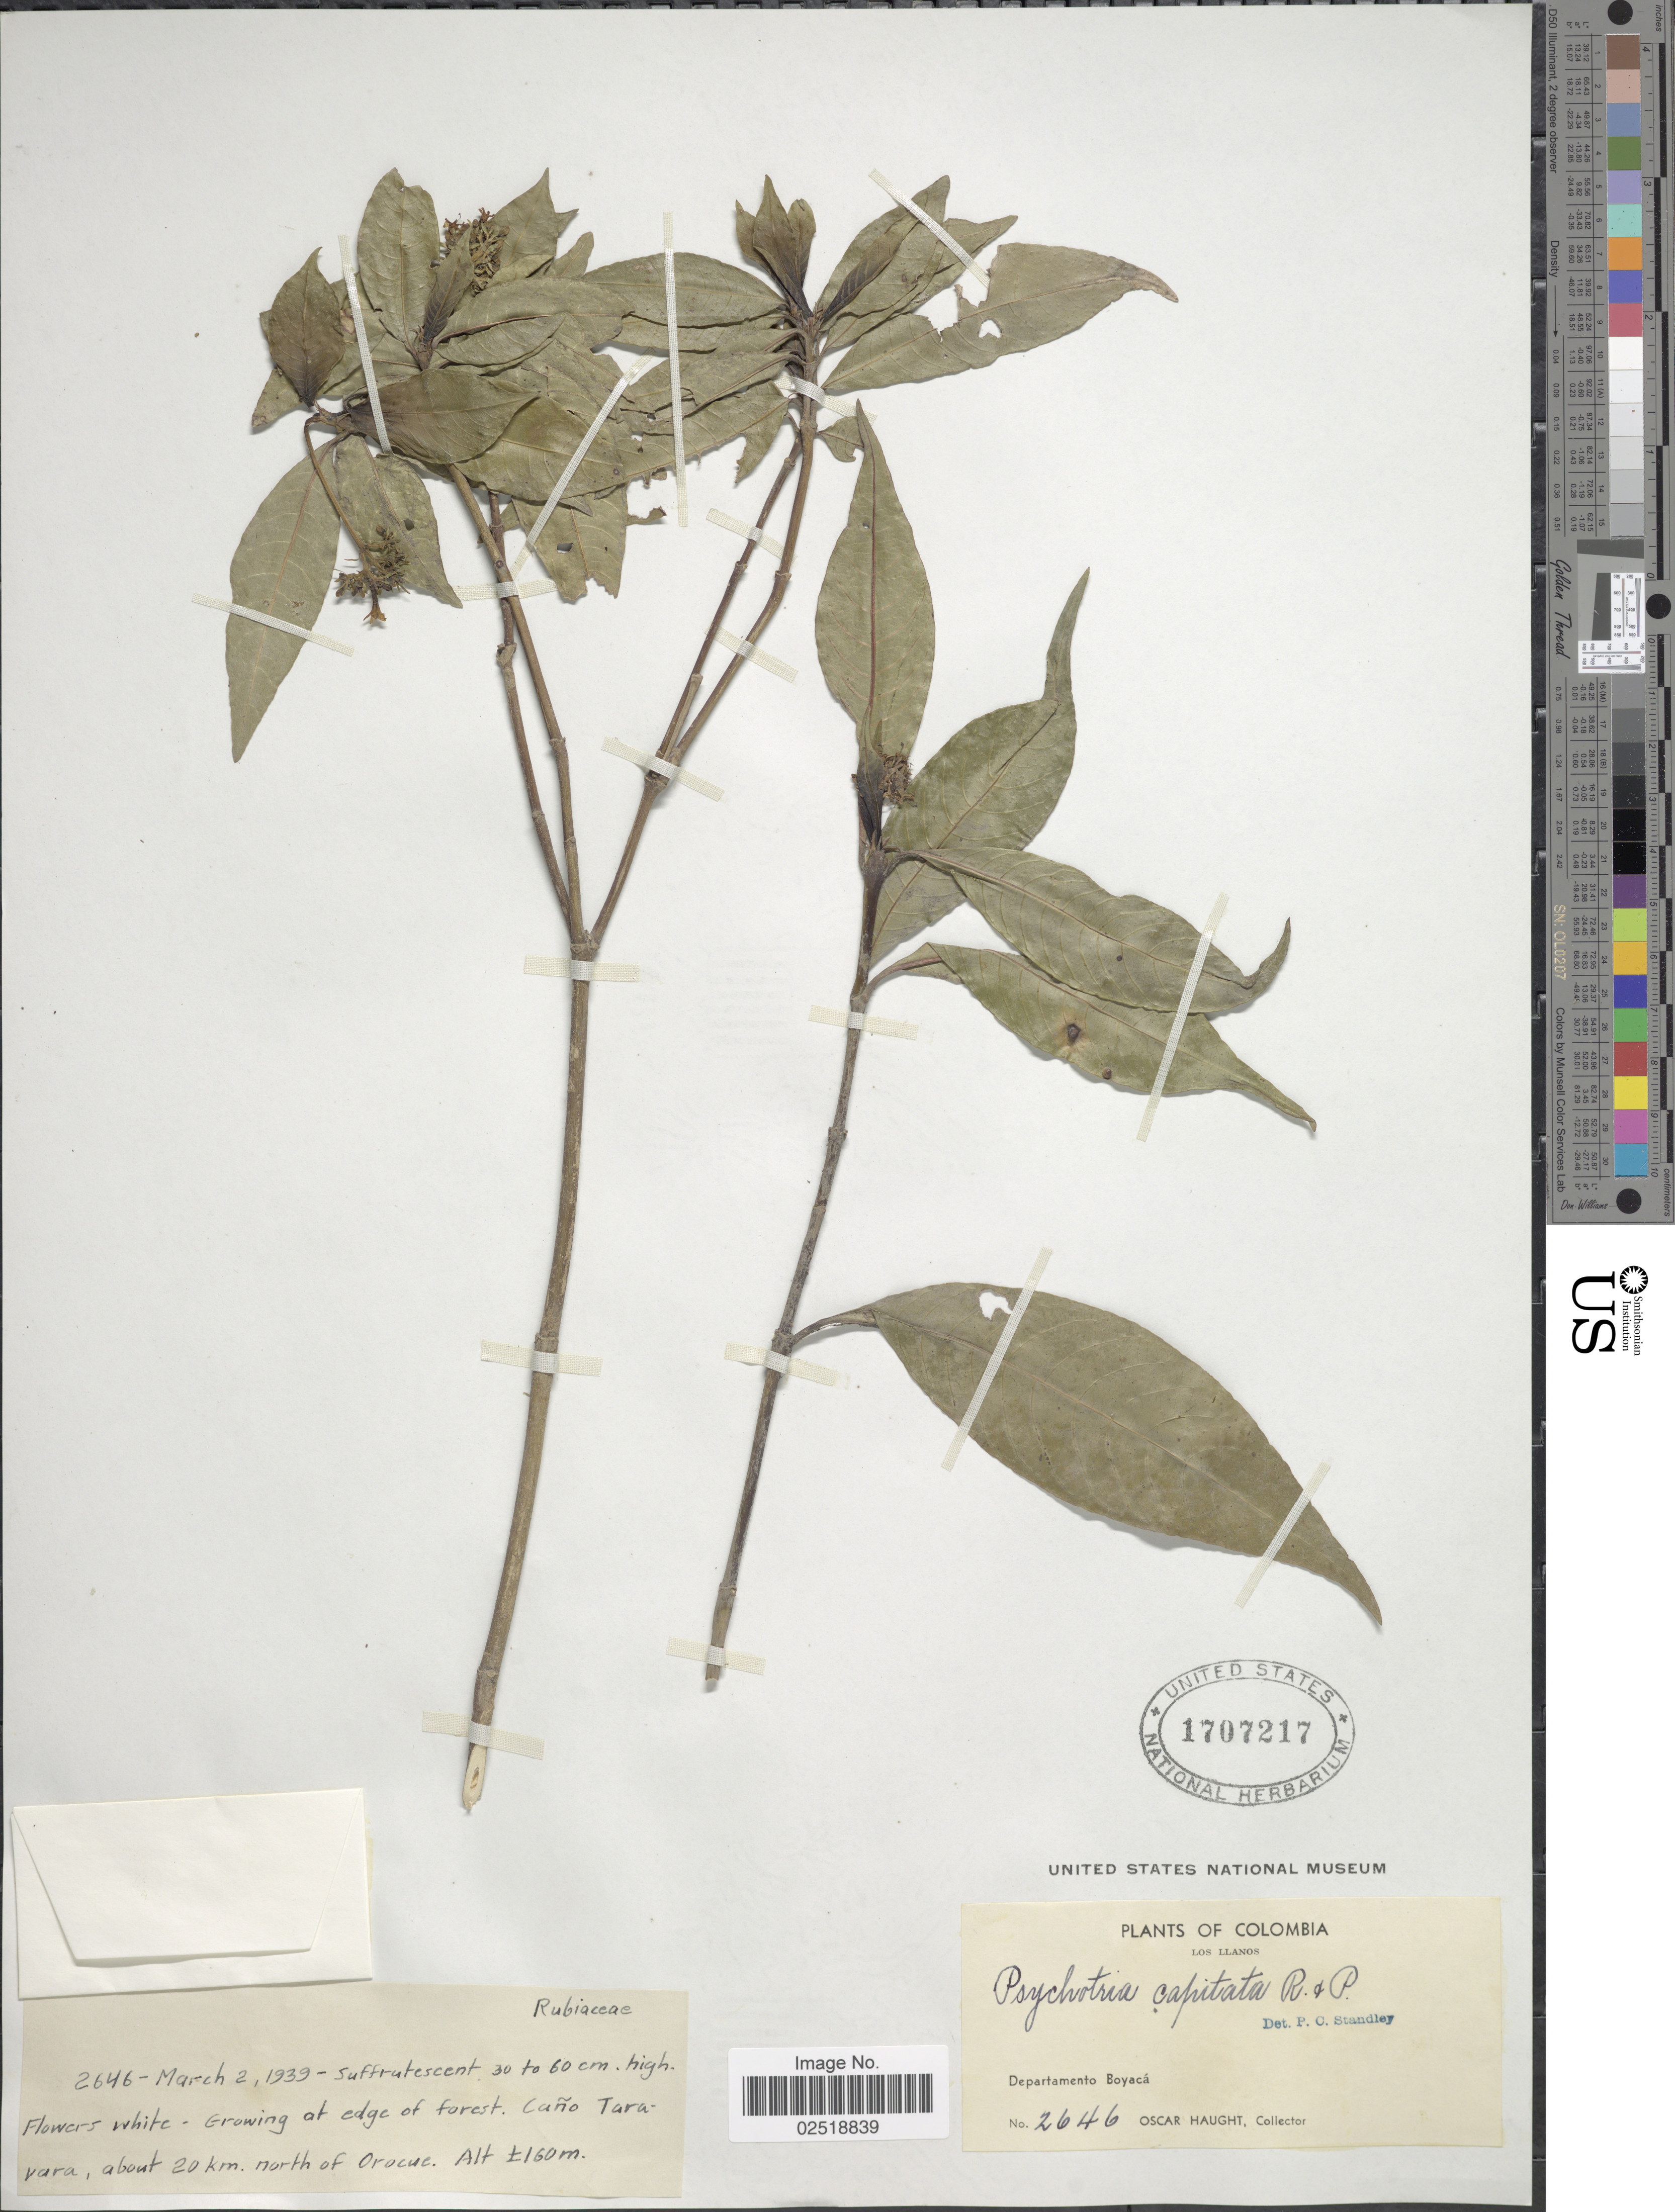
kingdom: Plantae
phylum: Tracheophyta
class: Magnoliopsida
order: Gentianales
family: Rubiaceae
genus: Psychotria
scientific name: Psychotria capitata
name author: Ruiz & Pav.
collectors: O. Haught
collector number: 2646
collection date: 1939-03-02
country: Colombia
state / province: Boyacá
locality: Departamento Boyacá, Growing at edge of forest. Caño Taravara, about 20 km north of Orocuc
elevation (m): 160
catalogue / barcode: US 1707217